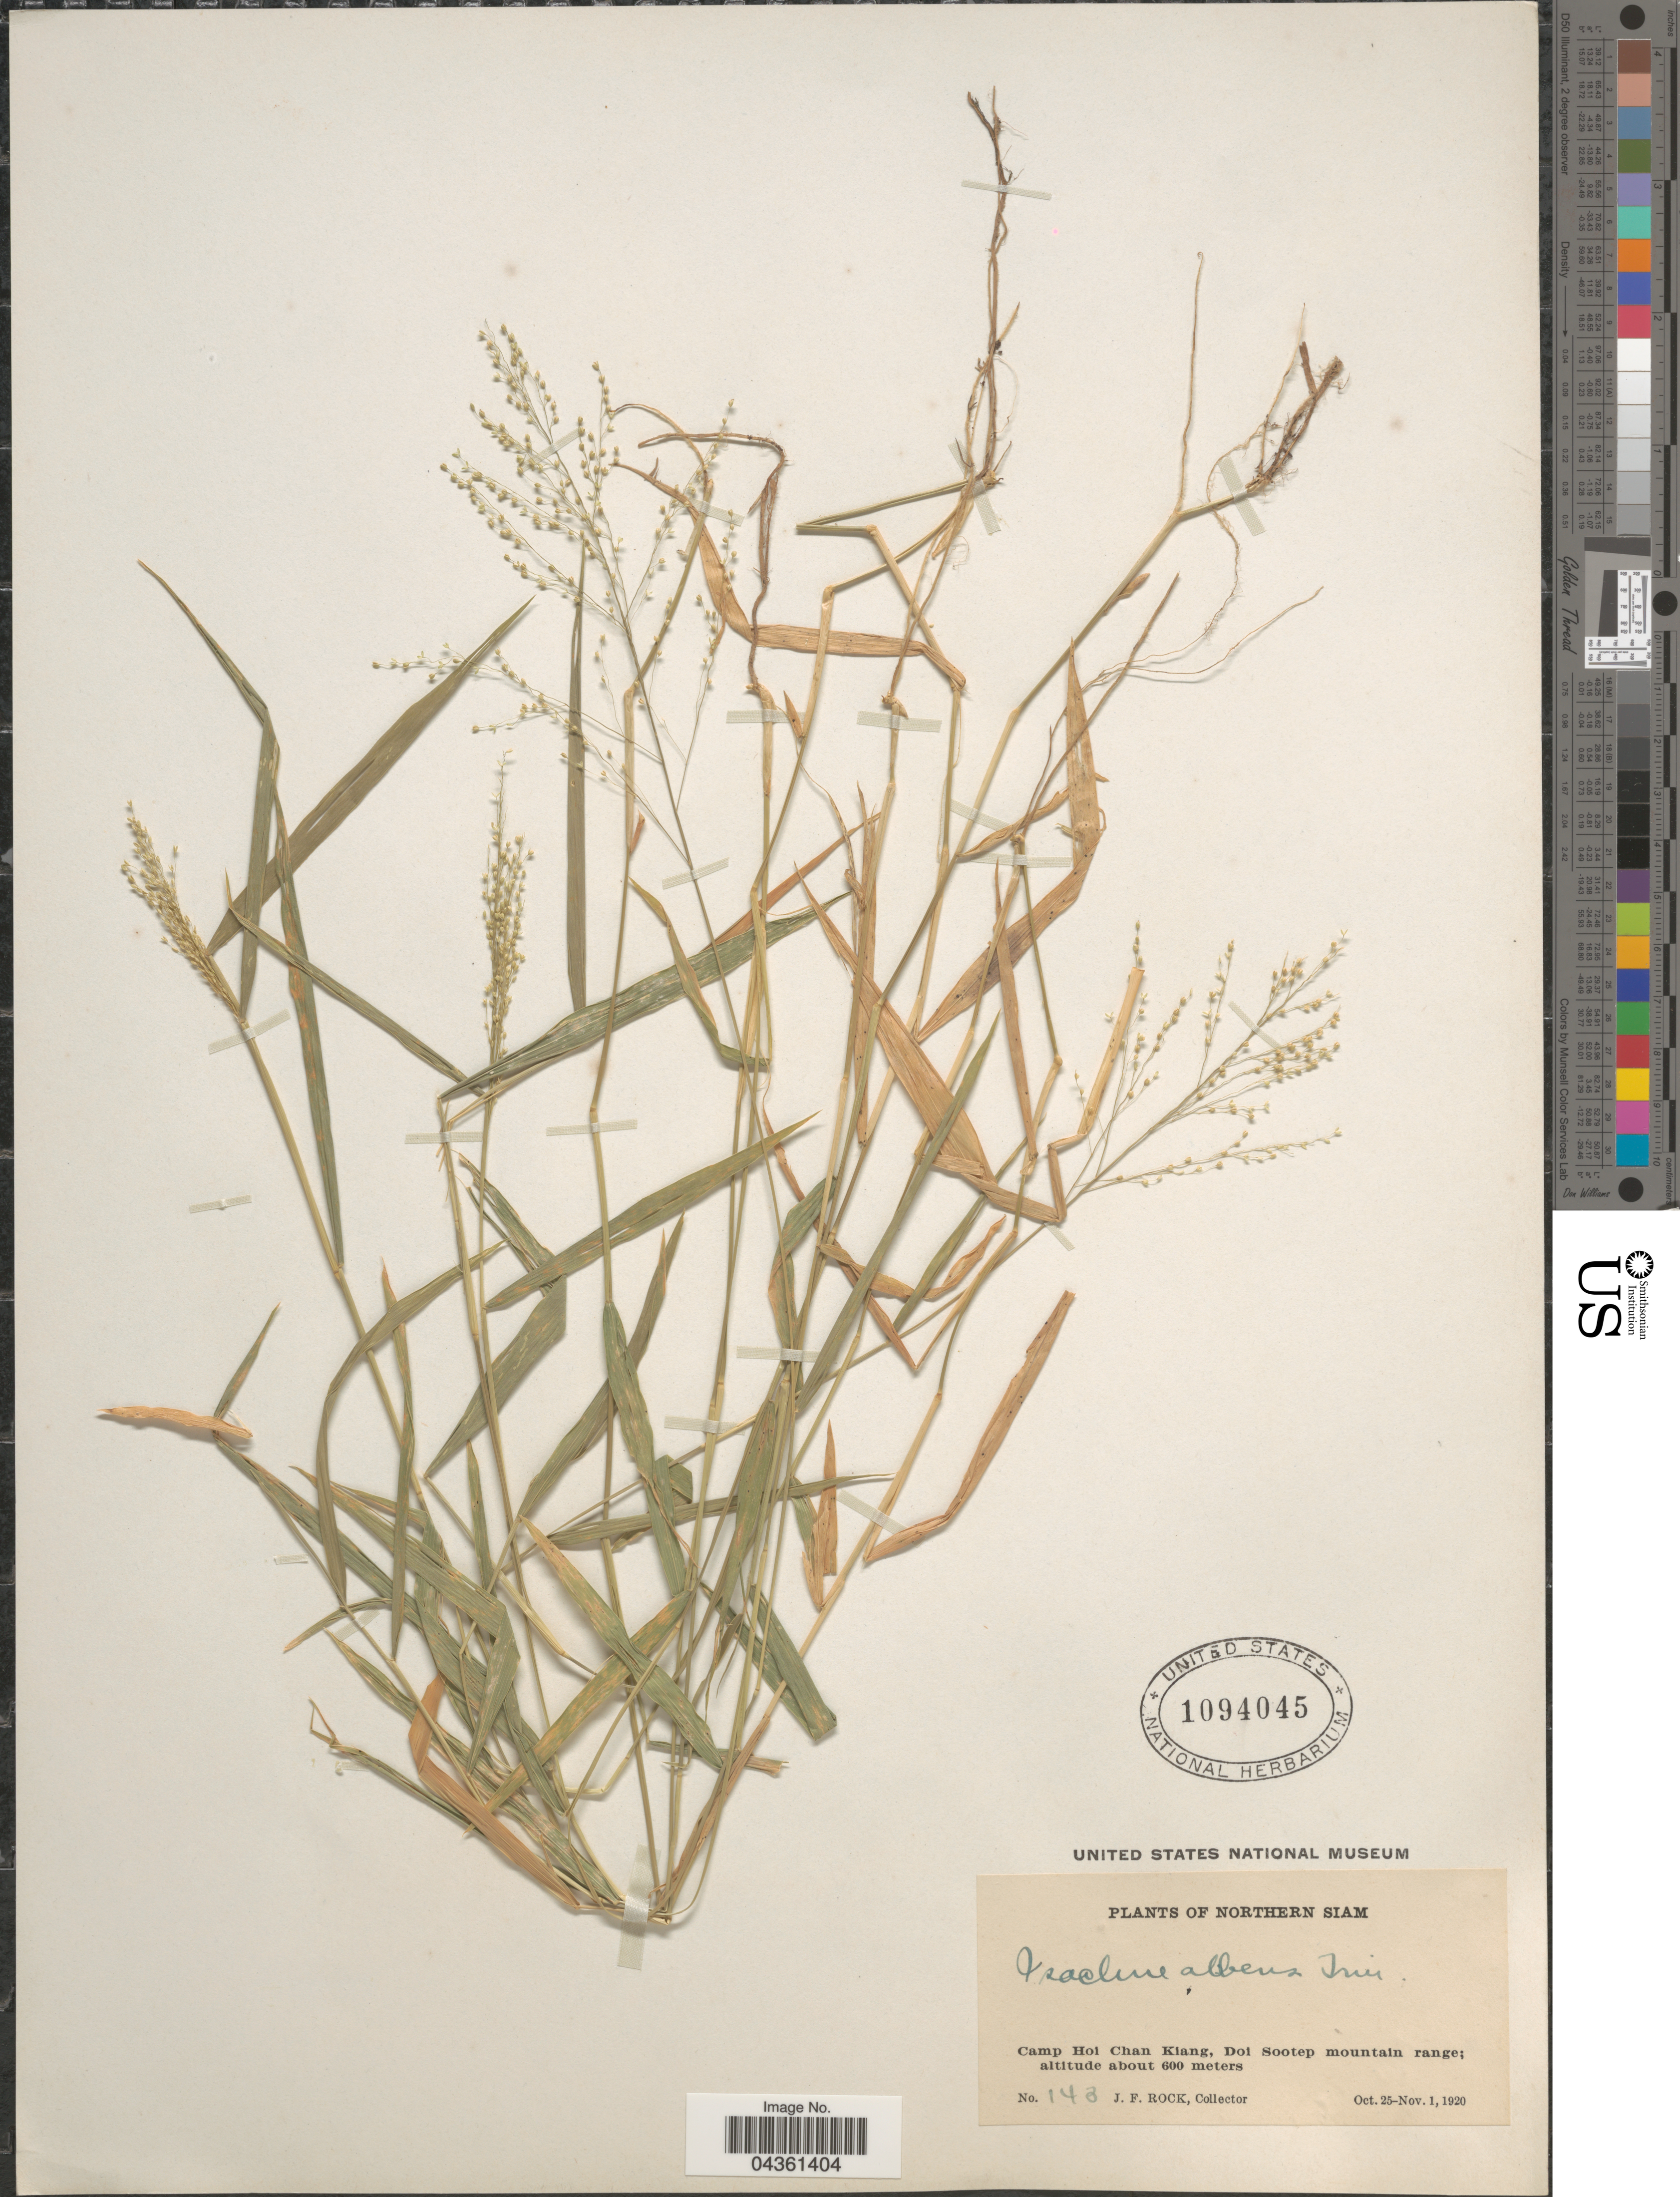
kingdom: Plantae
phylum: Tracheophyta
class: Liliopsida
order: Poales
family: Poaceae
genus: Isachne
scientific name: Isachne albens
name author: Trin.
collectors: J. Rock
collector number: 143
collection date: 1920-10-25/1920-11-01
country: Thailand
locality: Northern Siam. Camp Hoi Chan Kiang, Doi Sootep mountain range.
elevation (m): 600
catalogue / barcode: US 1094045